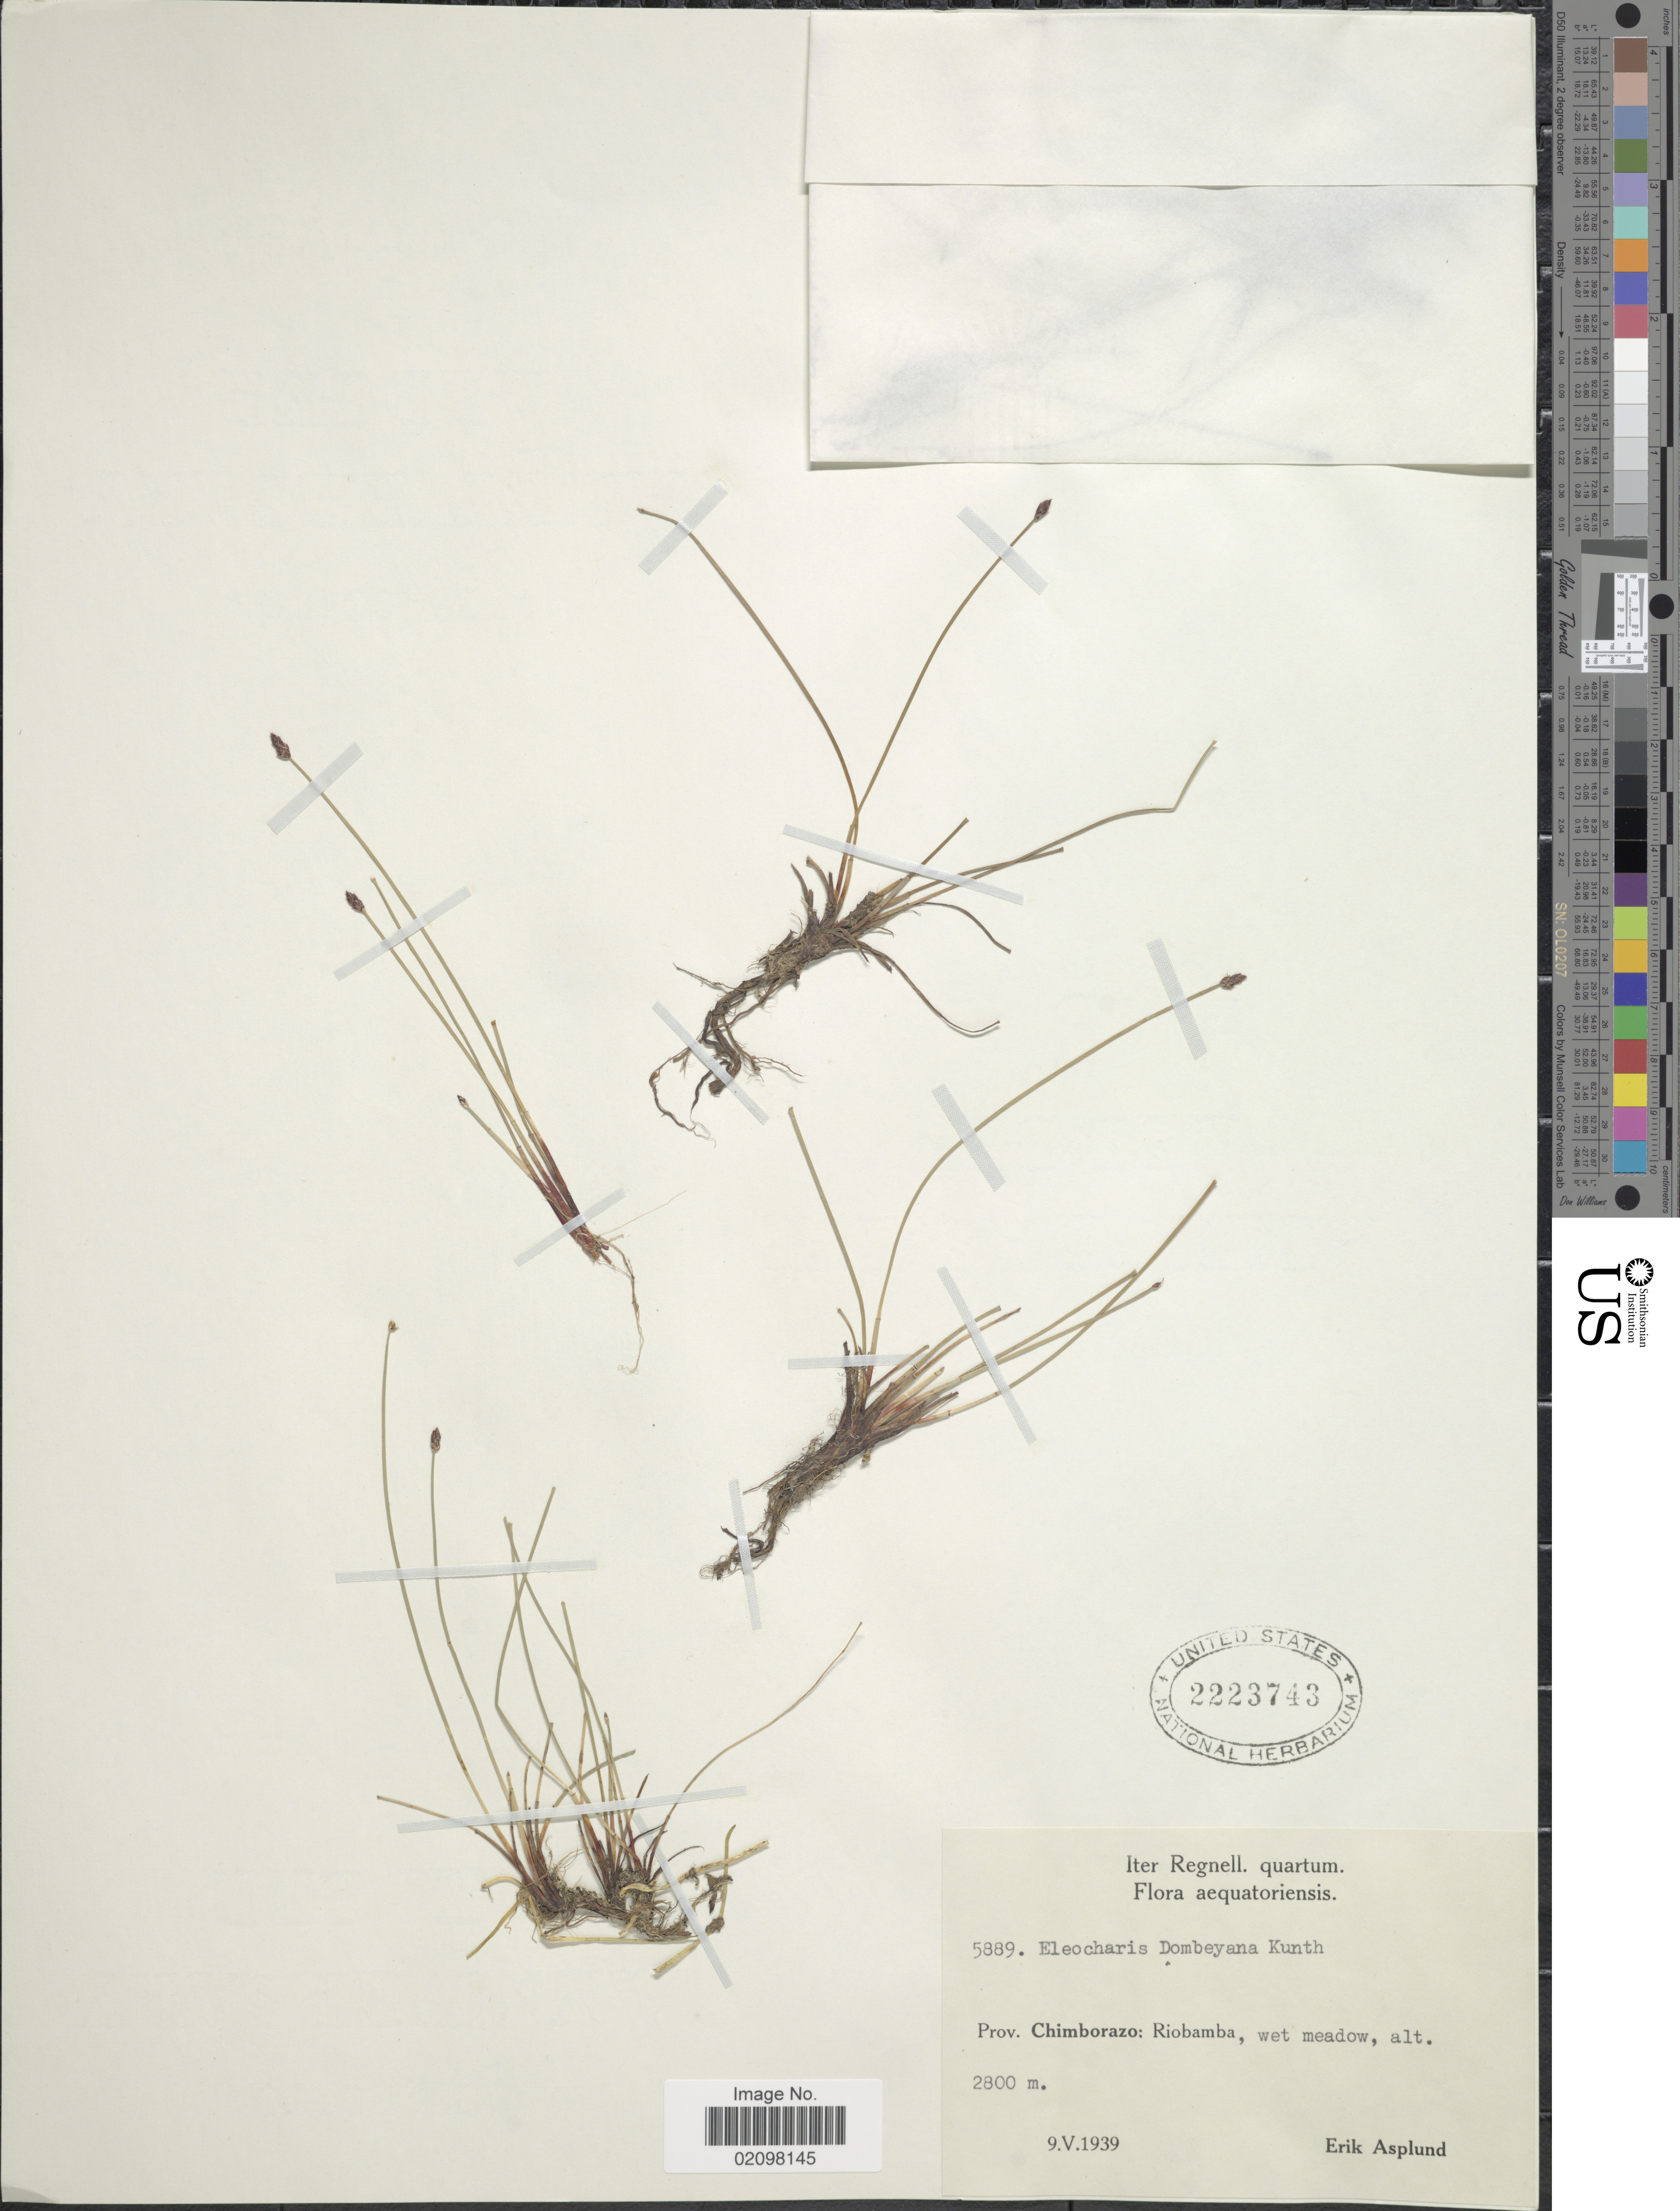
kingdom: Plantae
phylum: Tracheophyta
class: Liliopsida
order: Poales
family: Cyperaceae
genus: Eleocharis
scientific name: Eleocharis dombeyana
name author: Kunth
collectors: E. Asplund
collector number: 5889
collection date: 1939-05-09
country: Ecuador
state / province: Chimborazo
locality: Riobamba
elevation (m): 2800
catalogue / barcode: US 2223743